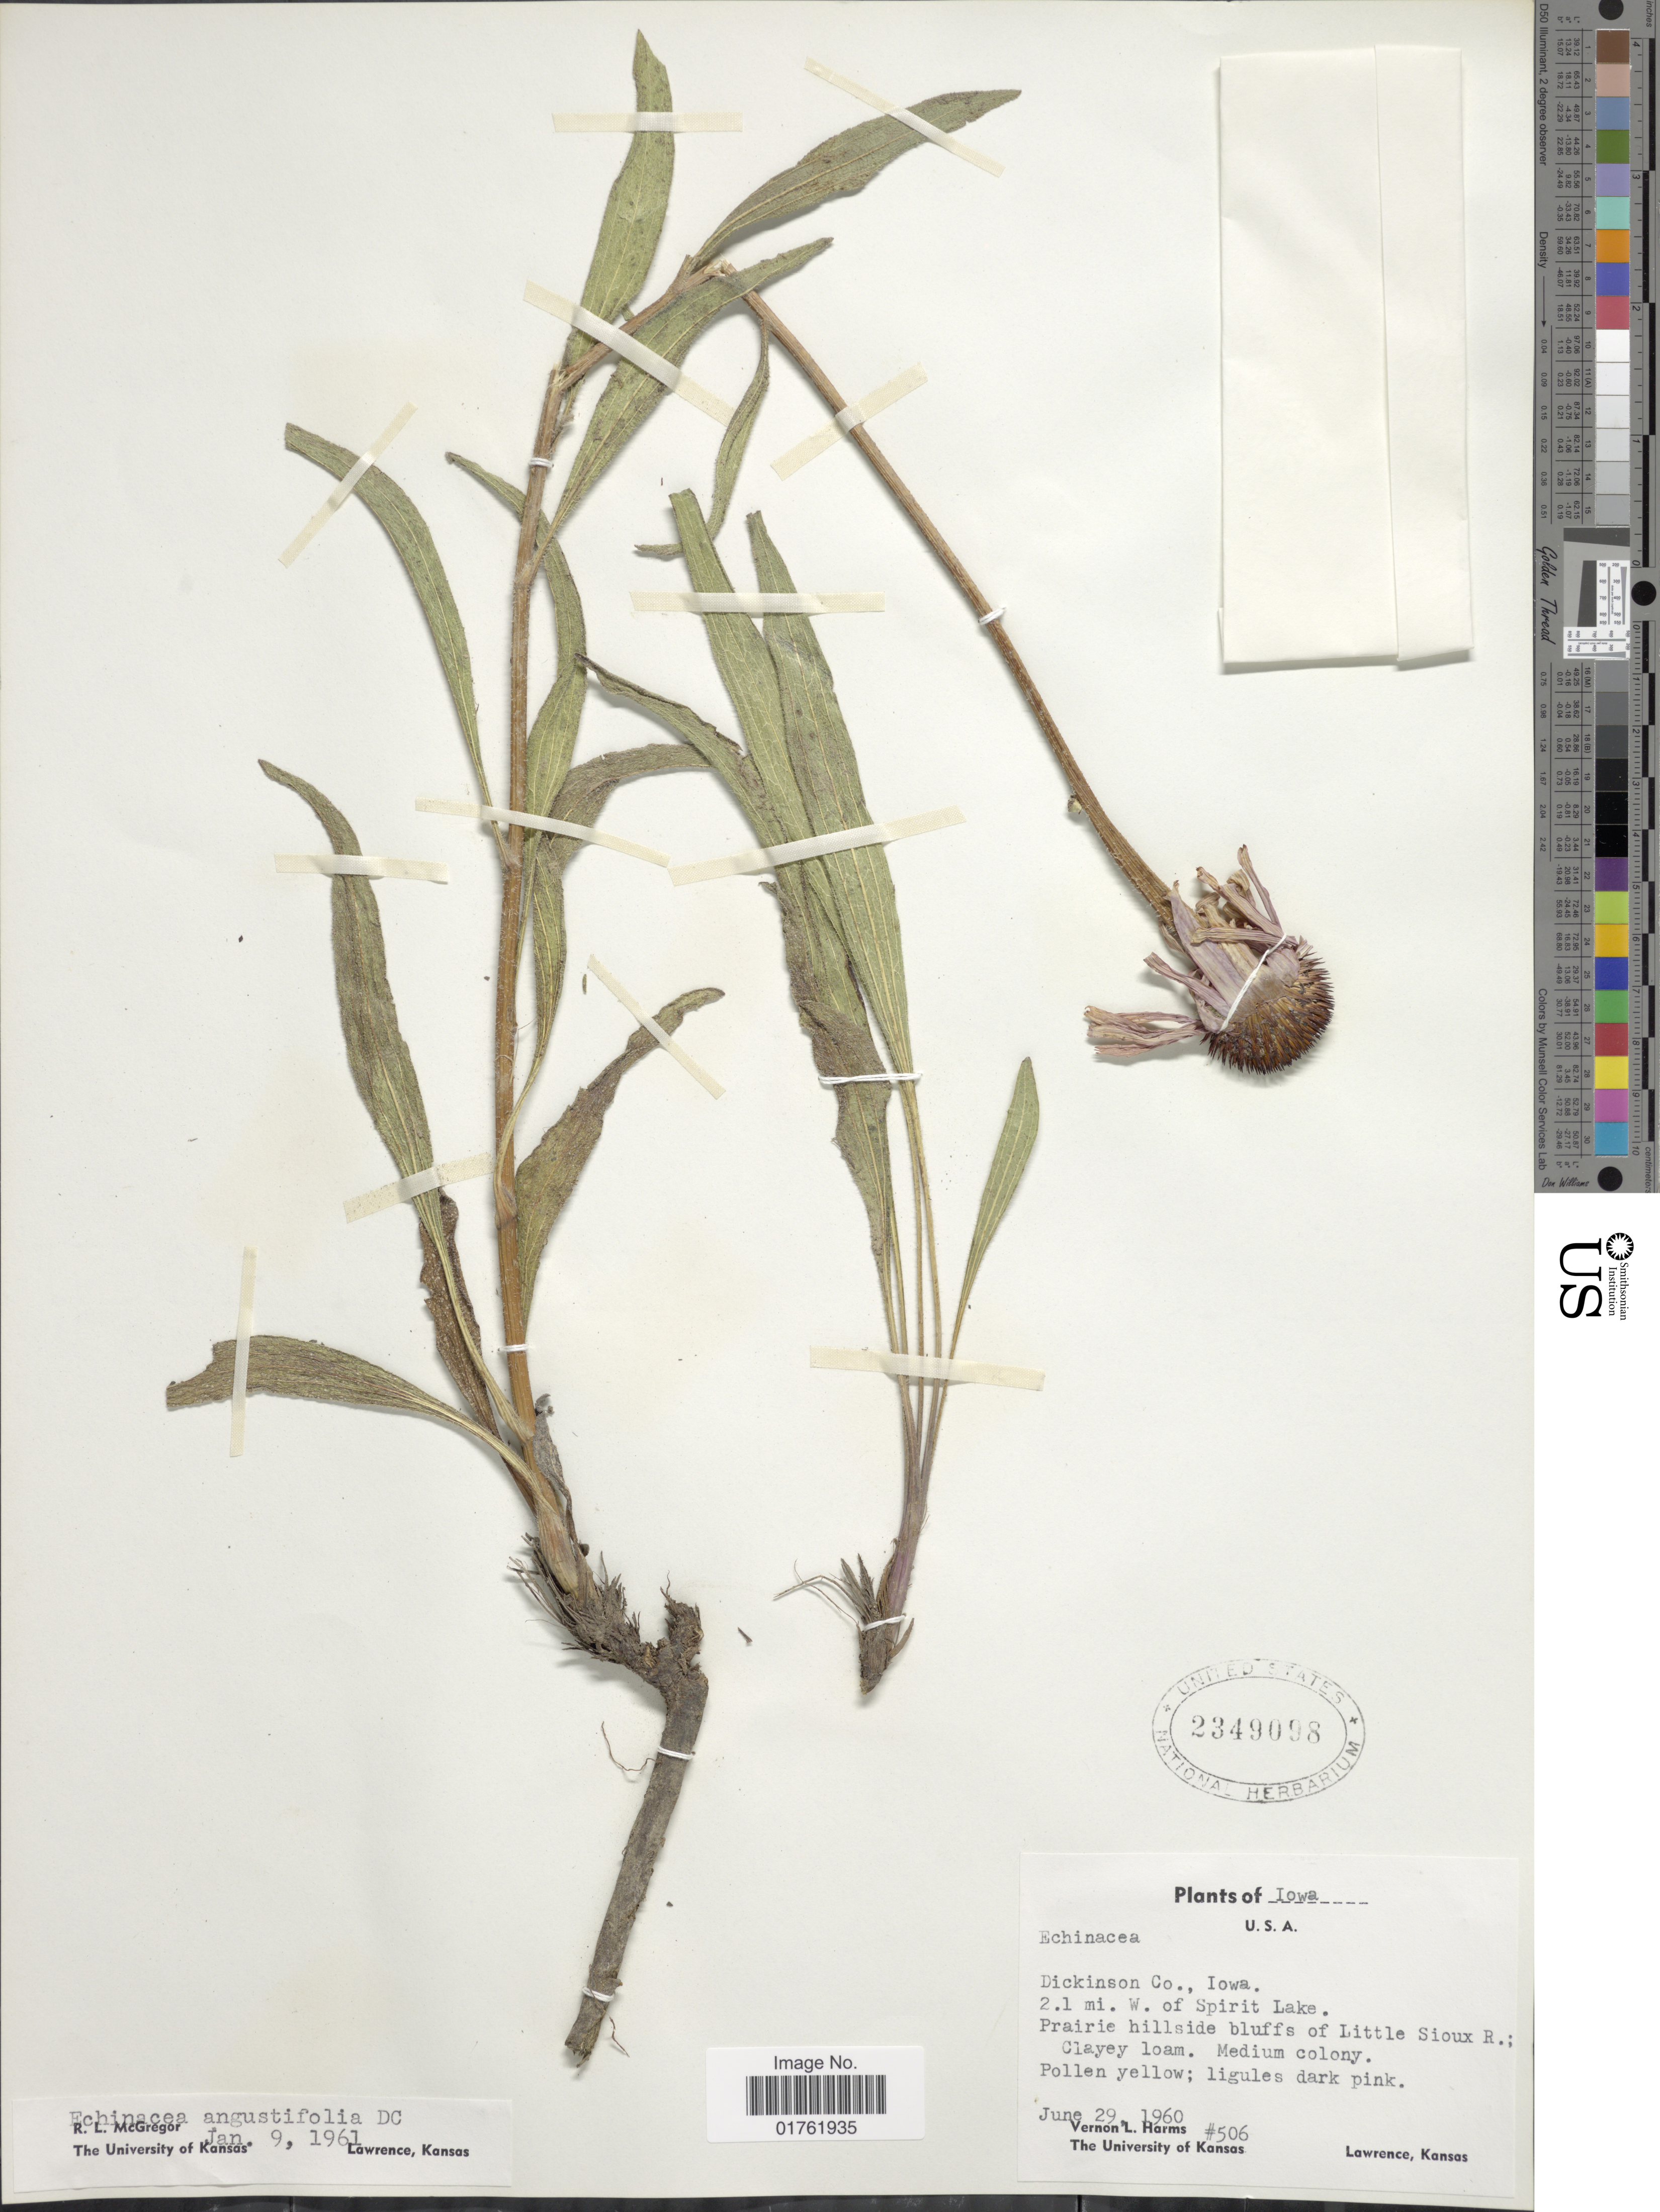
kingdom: Plantae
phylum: Tracheophyta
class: Magnoliopsida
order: Asterales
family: Asteraceae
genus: Echinacea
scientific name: Echinacea angustifolia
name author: DC.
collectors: V. Harms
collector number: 506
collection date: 1960-06-29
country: United States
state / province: Iowa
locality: Dickinson Co., 2.1 mi W of Spirit Lake. Prairie hillside bluffs of Litle Sioux R.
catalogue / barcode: US 2349098